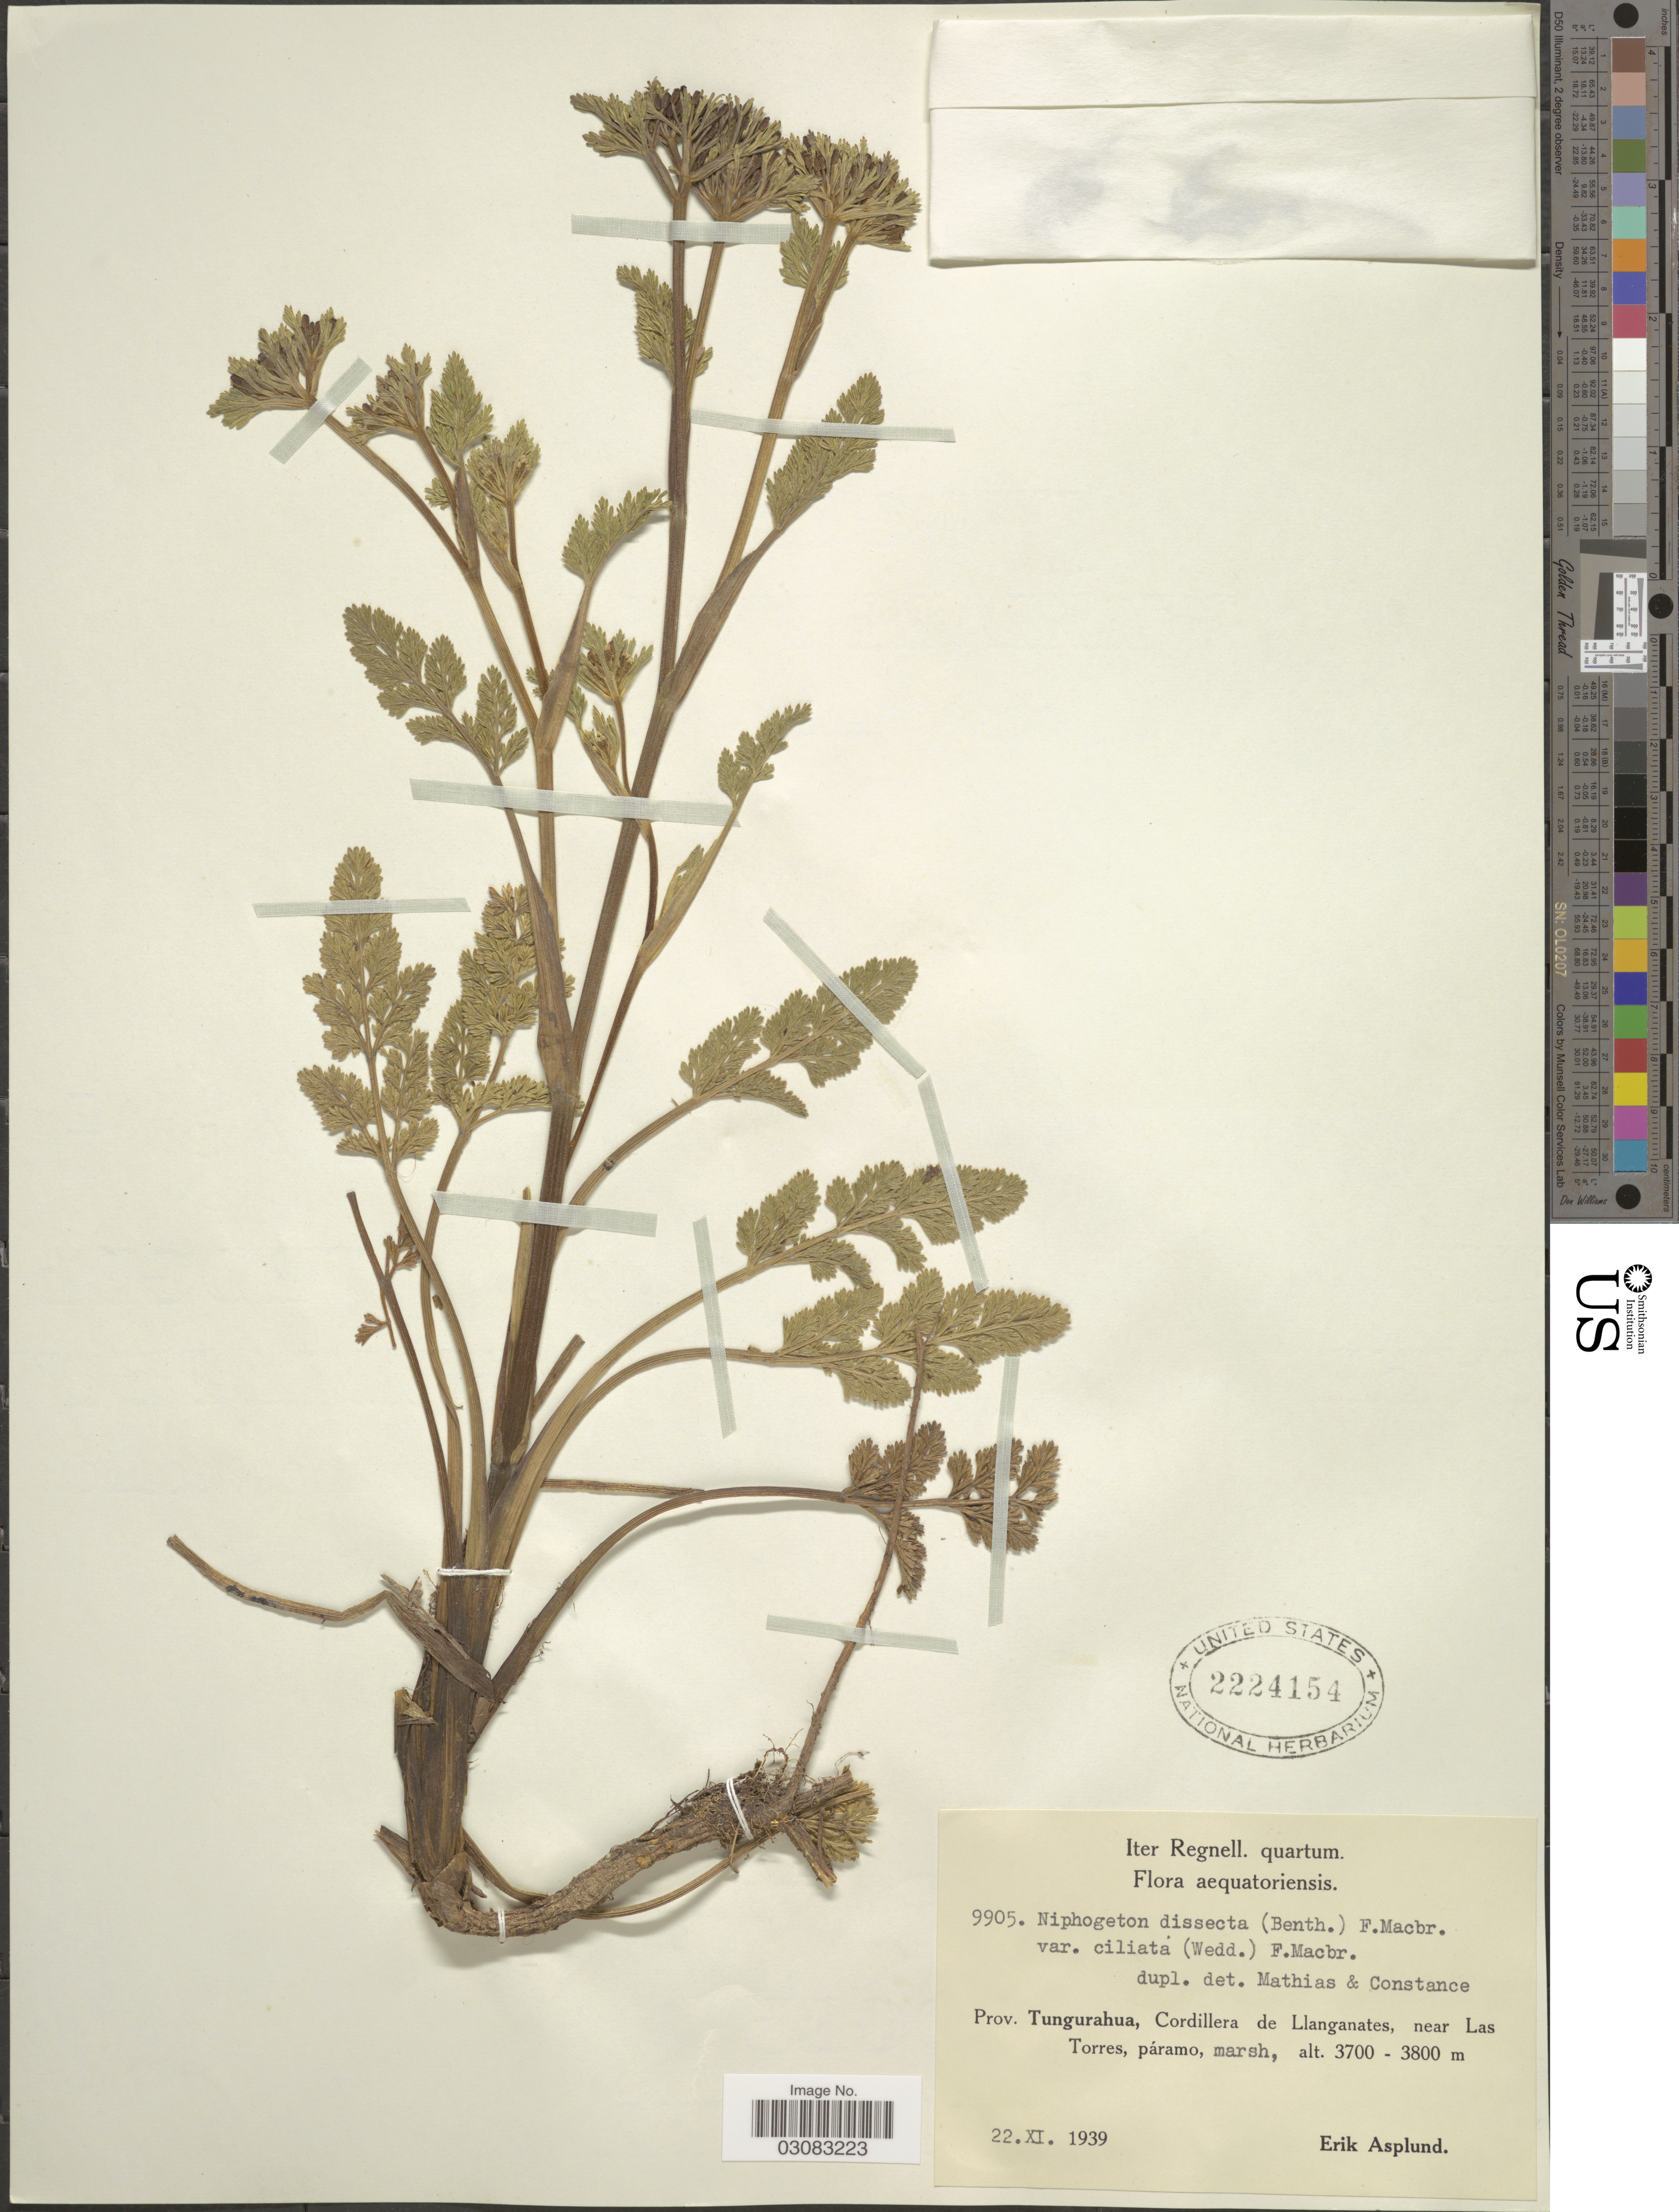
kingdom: Plantae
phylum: Tracheophyta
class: Magnoliopsida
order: Apiales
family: Apiaceae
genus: Niphogeton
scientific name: Niphogeton dissecta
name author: (Benth.) J.F. Macbr.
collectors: E. Asplund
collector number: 9905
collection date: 1939-11-22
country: Ecuador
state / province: Tungurahua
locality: Prov. Tungurahua, Cordillera de Llanganates, near Las Torres, páramo, marsh.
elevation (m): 3700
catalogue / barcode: US 2224154